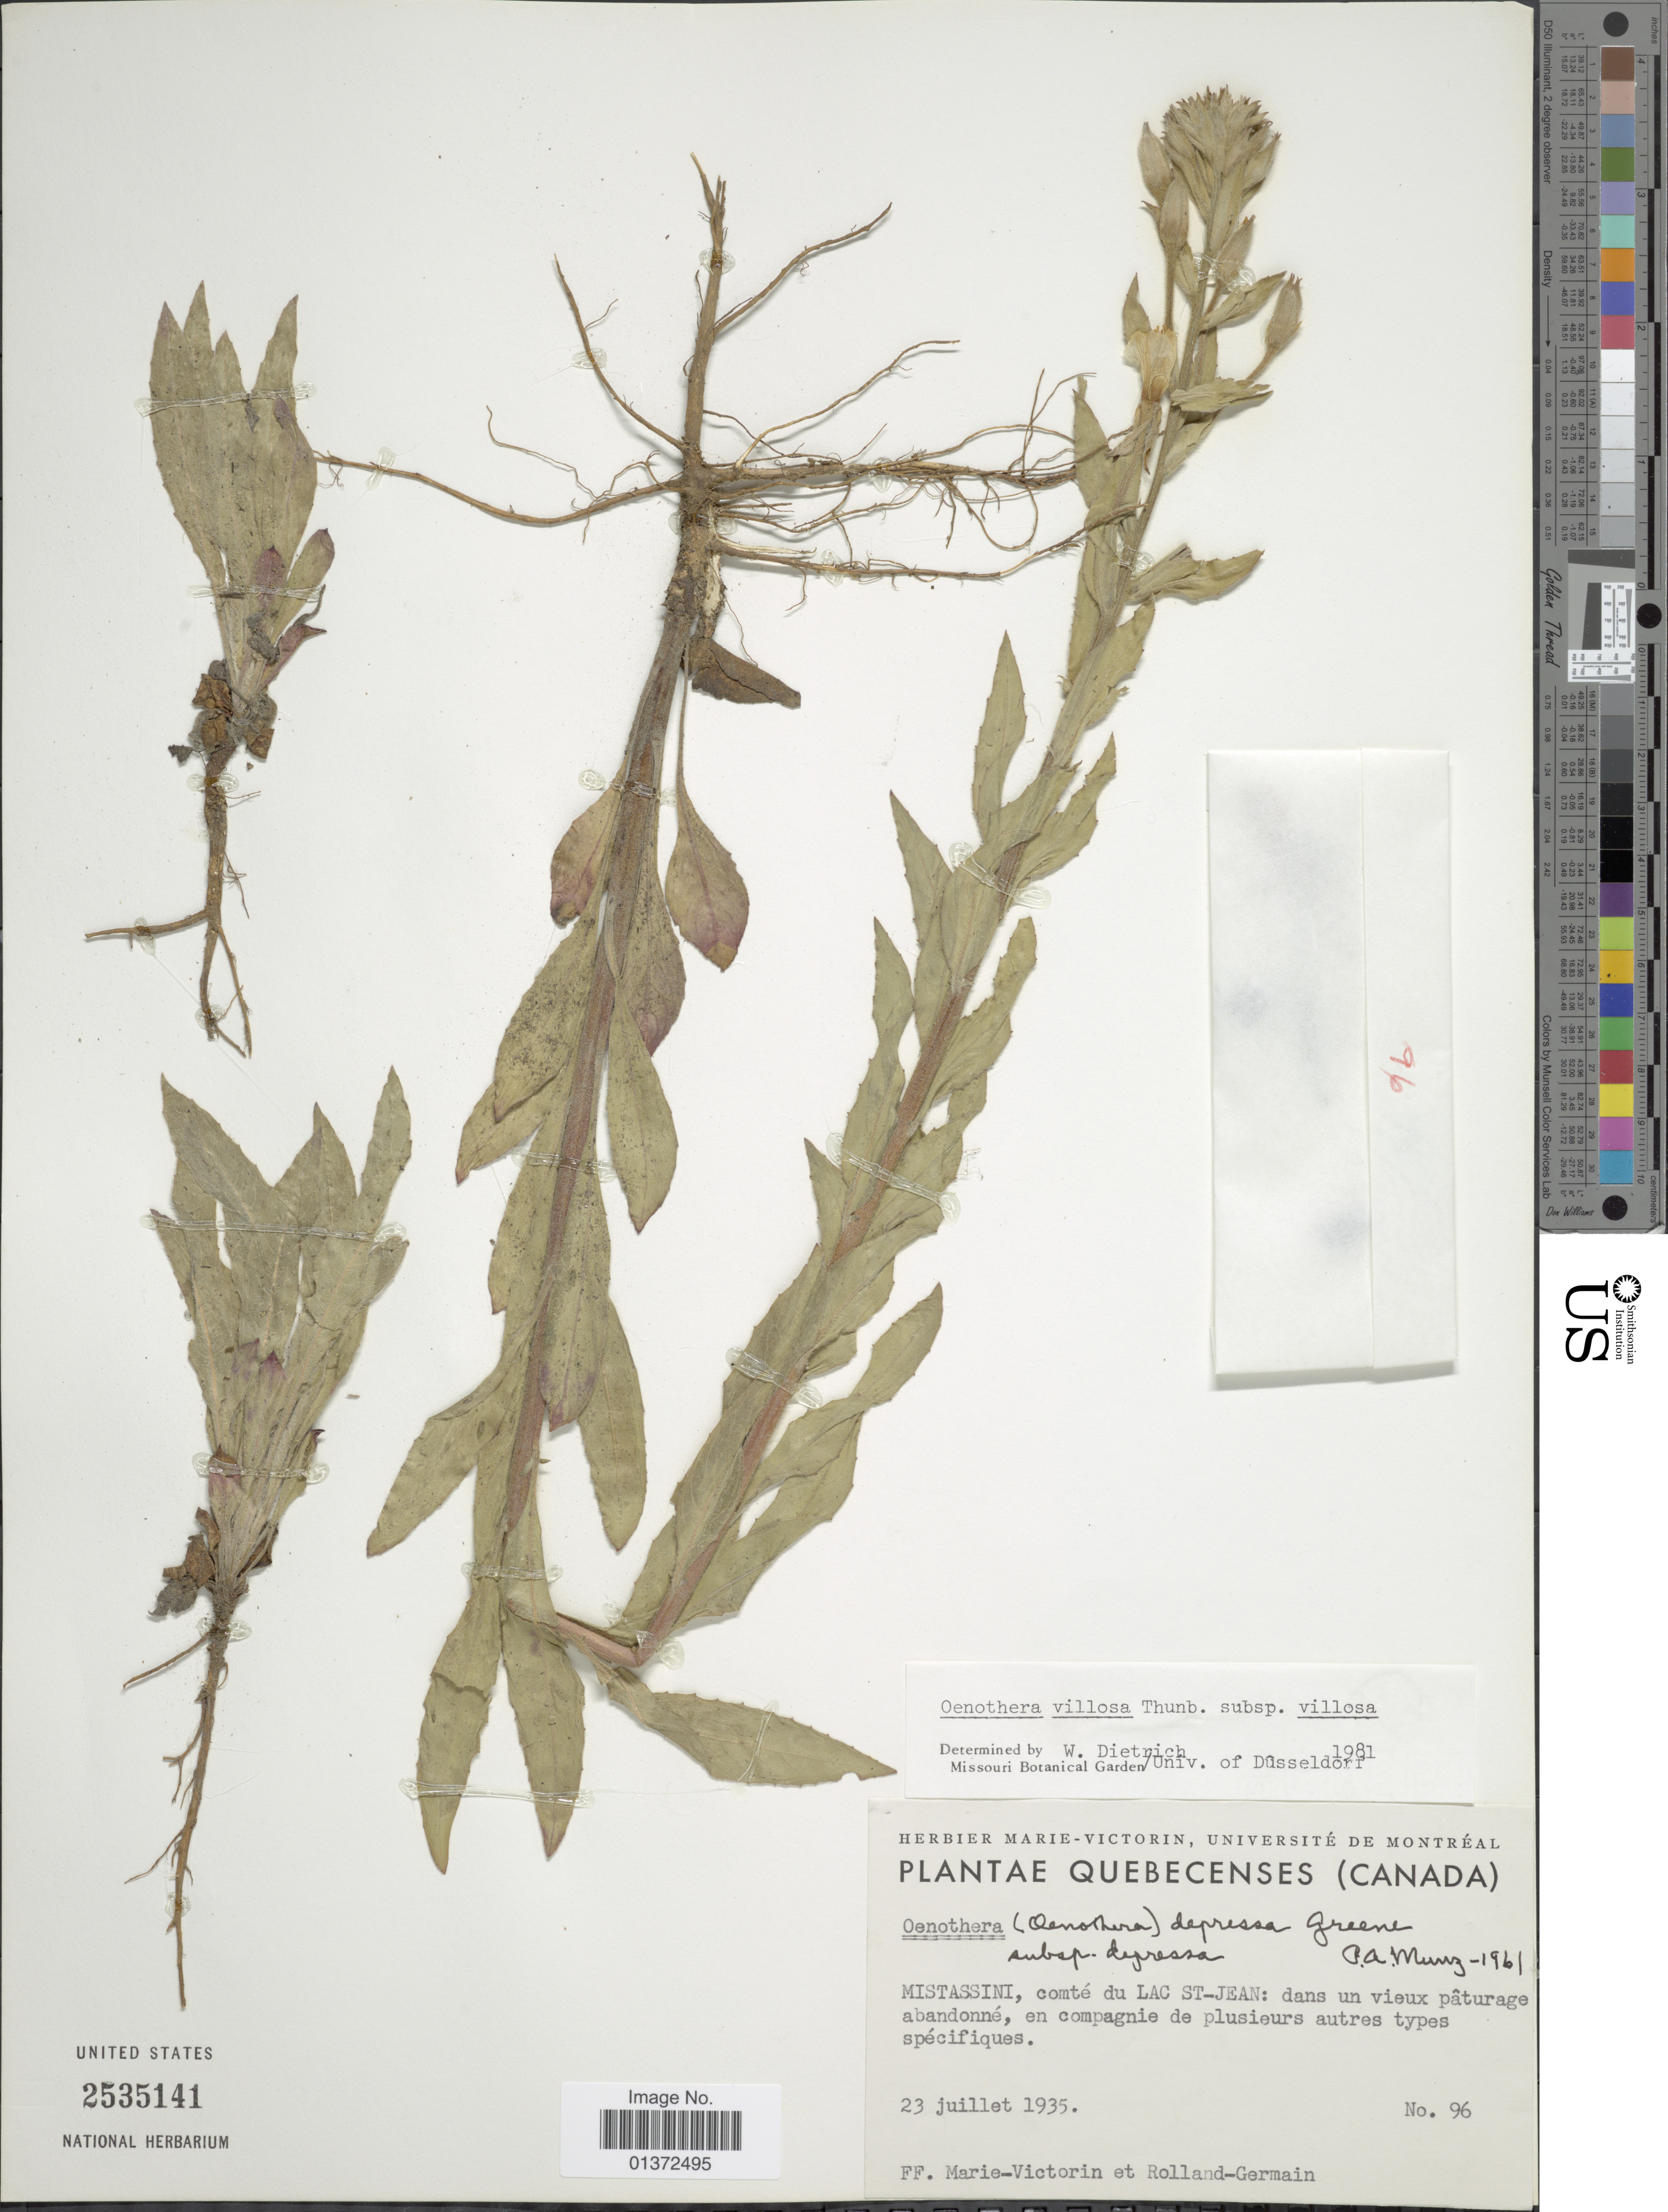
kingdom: Plantae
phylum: Tracheophyta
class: Magnoliopsida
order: Myrtales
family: Onagraceae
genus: Oenothera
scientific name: Oenothera villosa subsp. villosa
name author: Thunb.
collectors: Fr. Marie-Victorin & Rolland-Germain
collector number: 96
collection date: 1935-07-23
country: Canada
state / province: Quebec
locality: Mistassini, comté du Lac St-Jean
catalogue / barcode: US 2535141